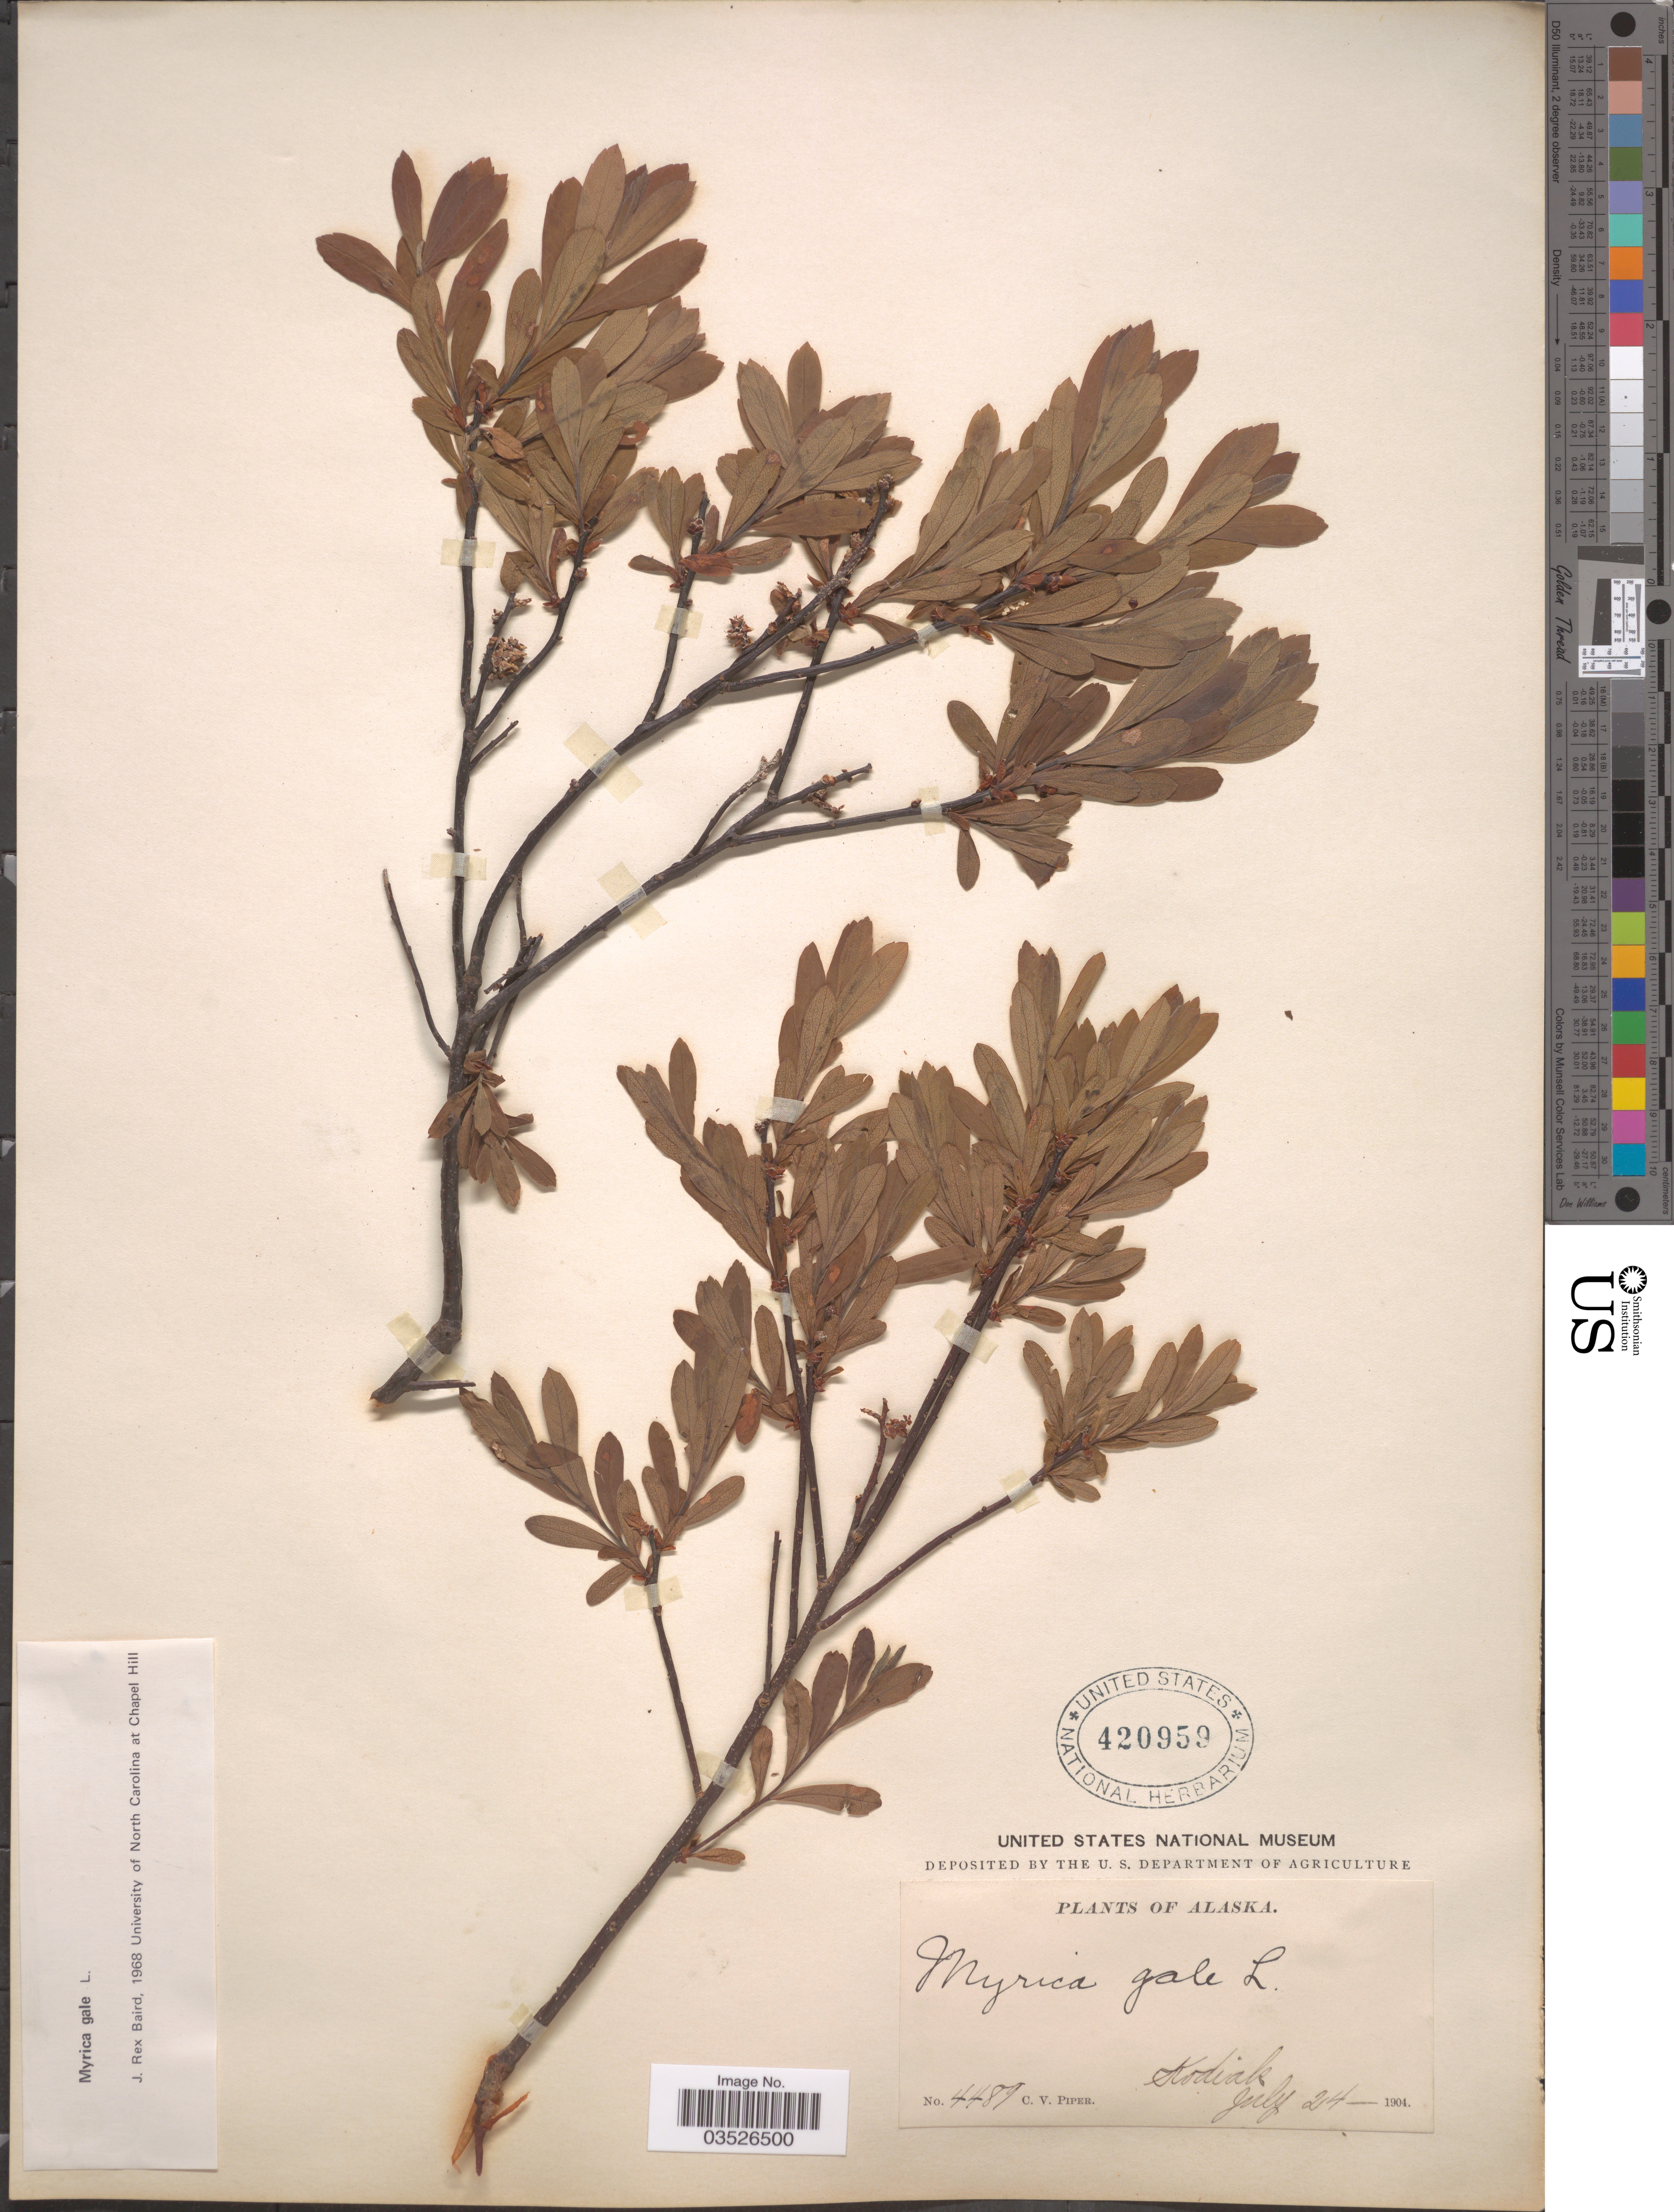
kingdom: Plantae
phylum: Tracheophyta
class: Magnoliopsida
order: Fagales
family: Myricaceae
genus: Myrica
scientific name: Myrica gale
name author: L.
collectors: C. V. Piper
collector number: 4489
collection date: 1904-07-24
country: United States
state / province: Alaska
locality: Kodiak.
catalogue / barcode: US 420959